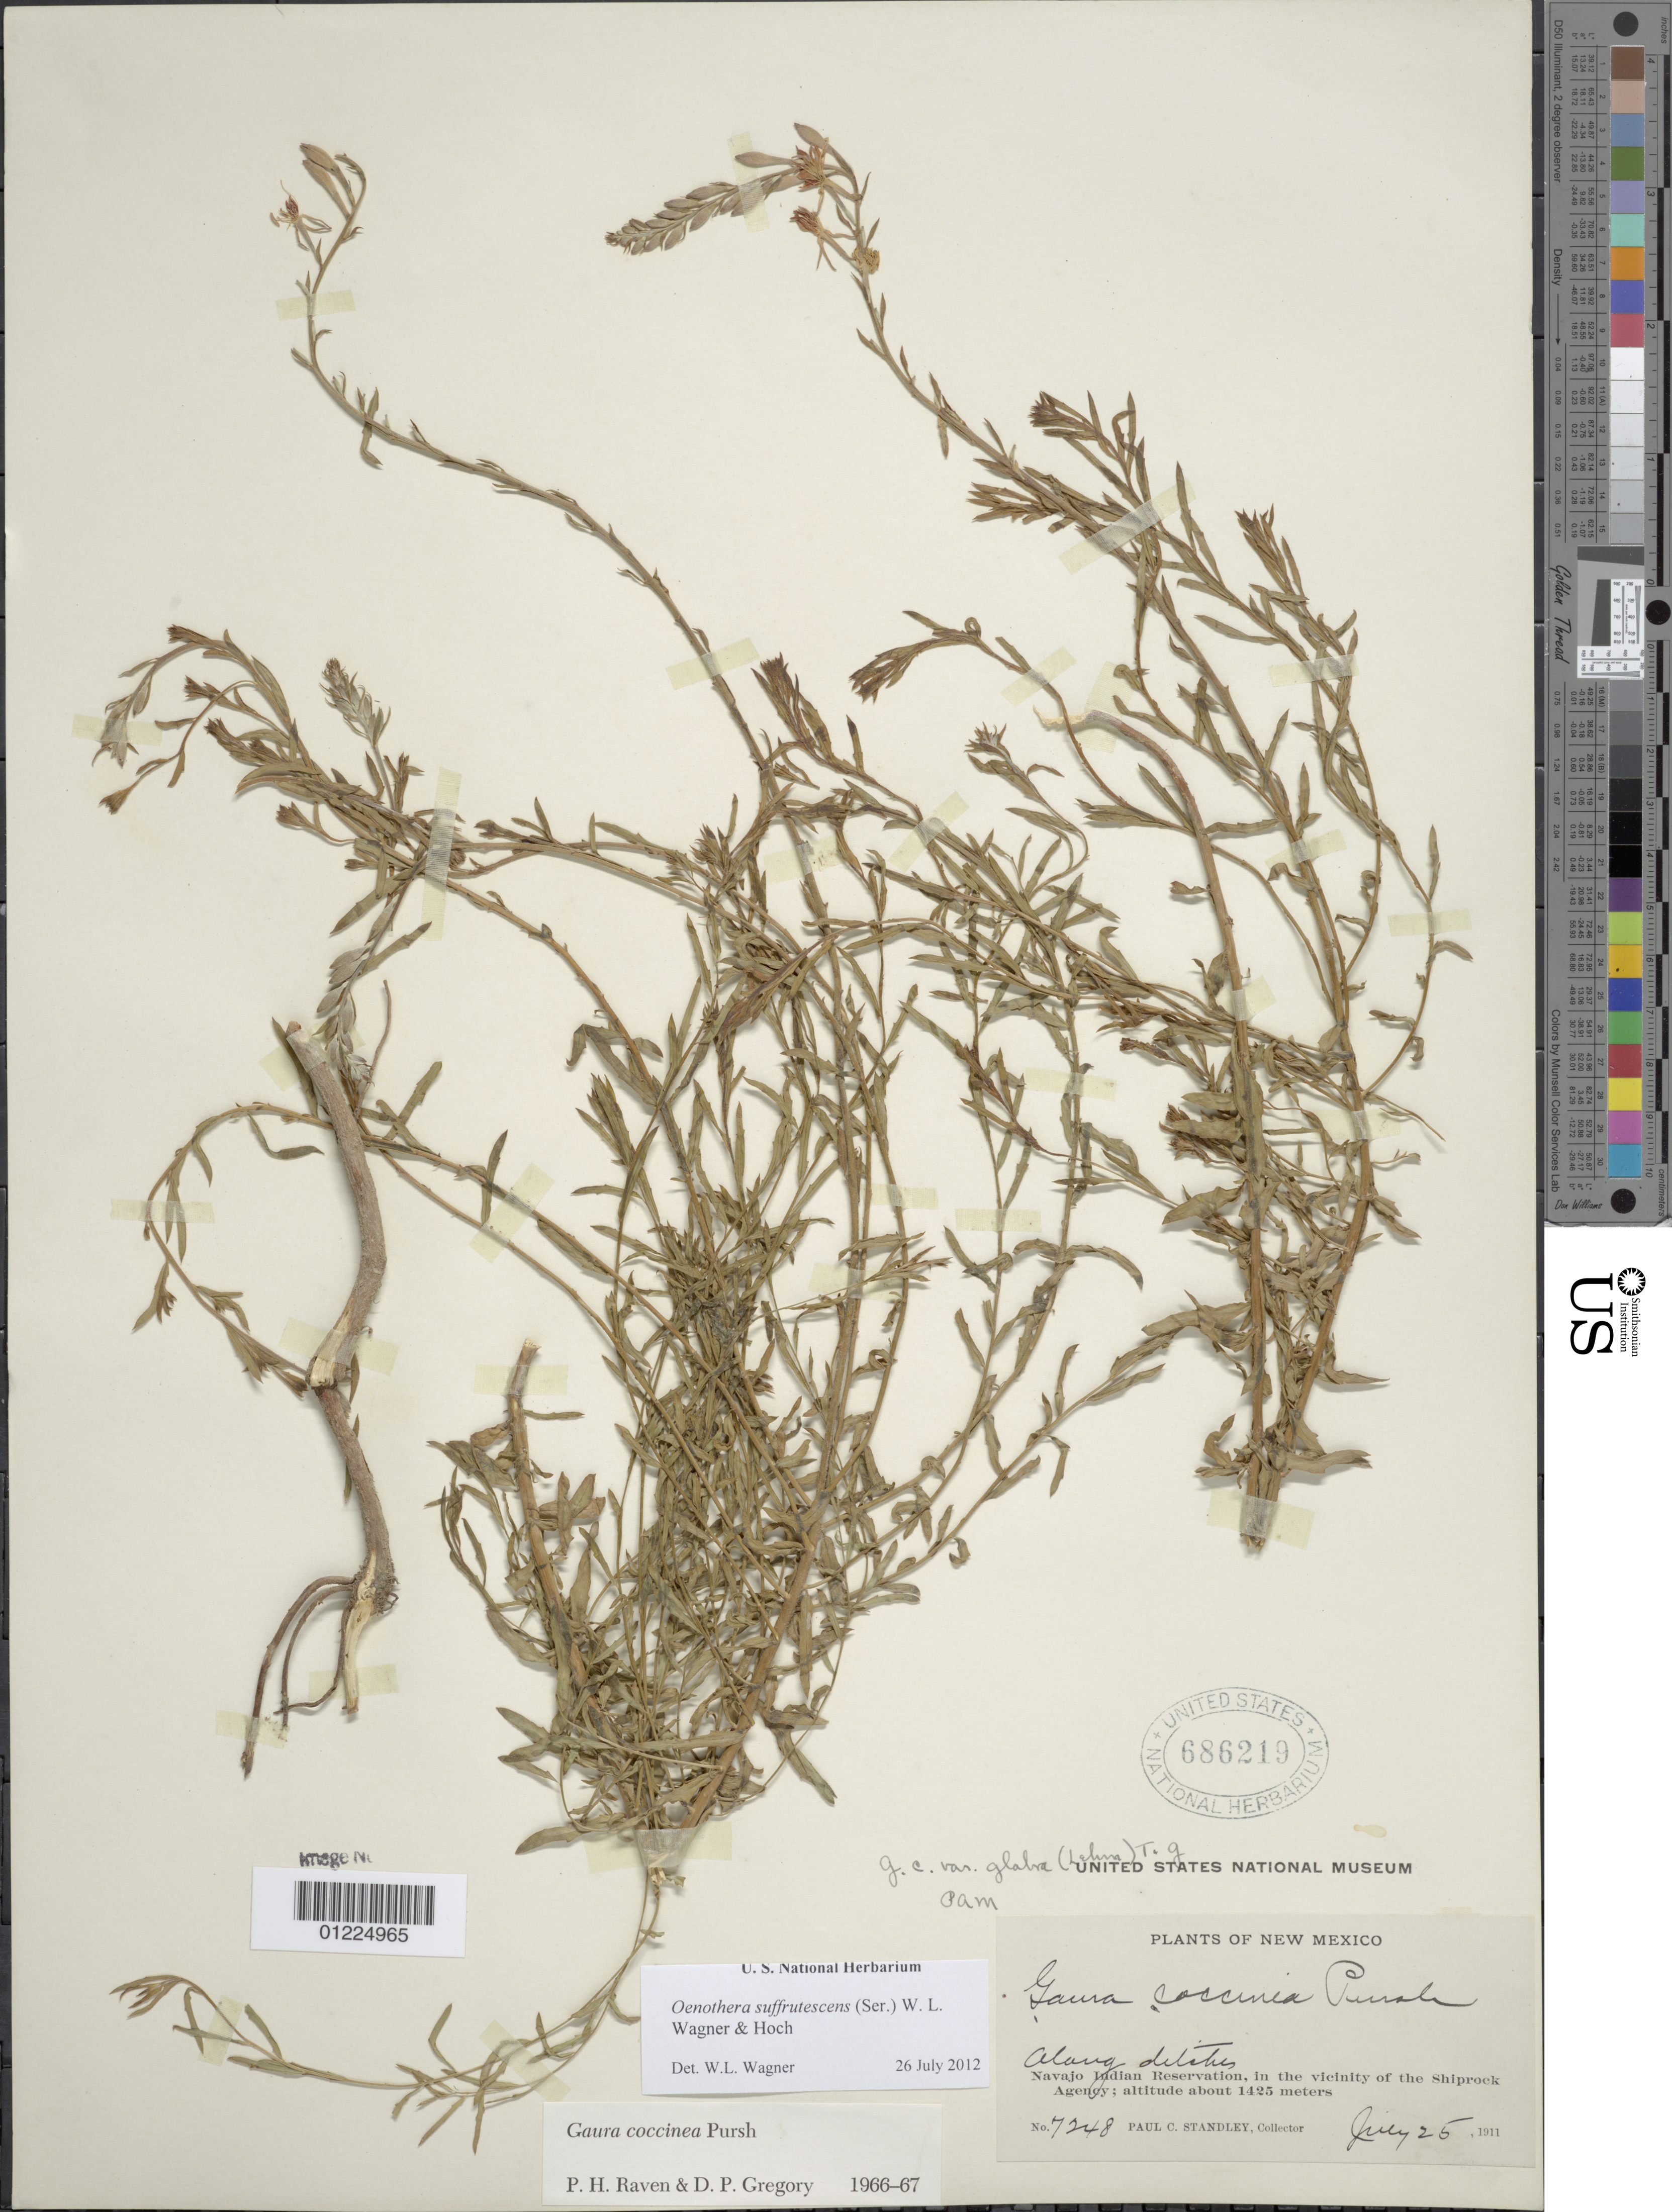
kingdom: Plantae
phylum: Tracheophyta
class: Magnoliopsida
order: Myrtales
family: Onagraceae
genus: Oenothera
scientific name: Oenothera suffrutescens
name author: (Ser.) W.L. Wagner & Hoch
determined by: Wagner, W. L., (BOT), Smithsonian Institution - National Museum of Natural History (UNITED STATES)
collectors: P. C. Standley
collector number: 7248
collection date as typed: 25 Jul 1911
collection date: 1911-07-25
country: United States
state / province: New Mexico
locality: Navajo Indian Reservation, Shiprock Agency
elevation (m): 1425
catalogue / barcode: US 686219